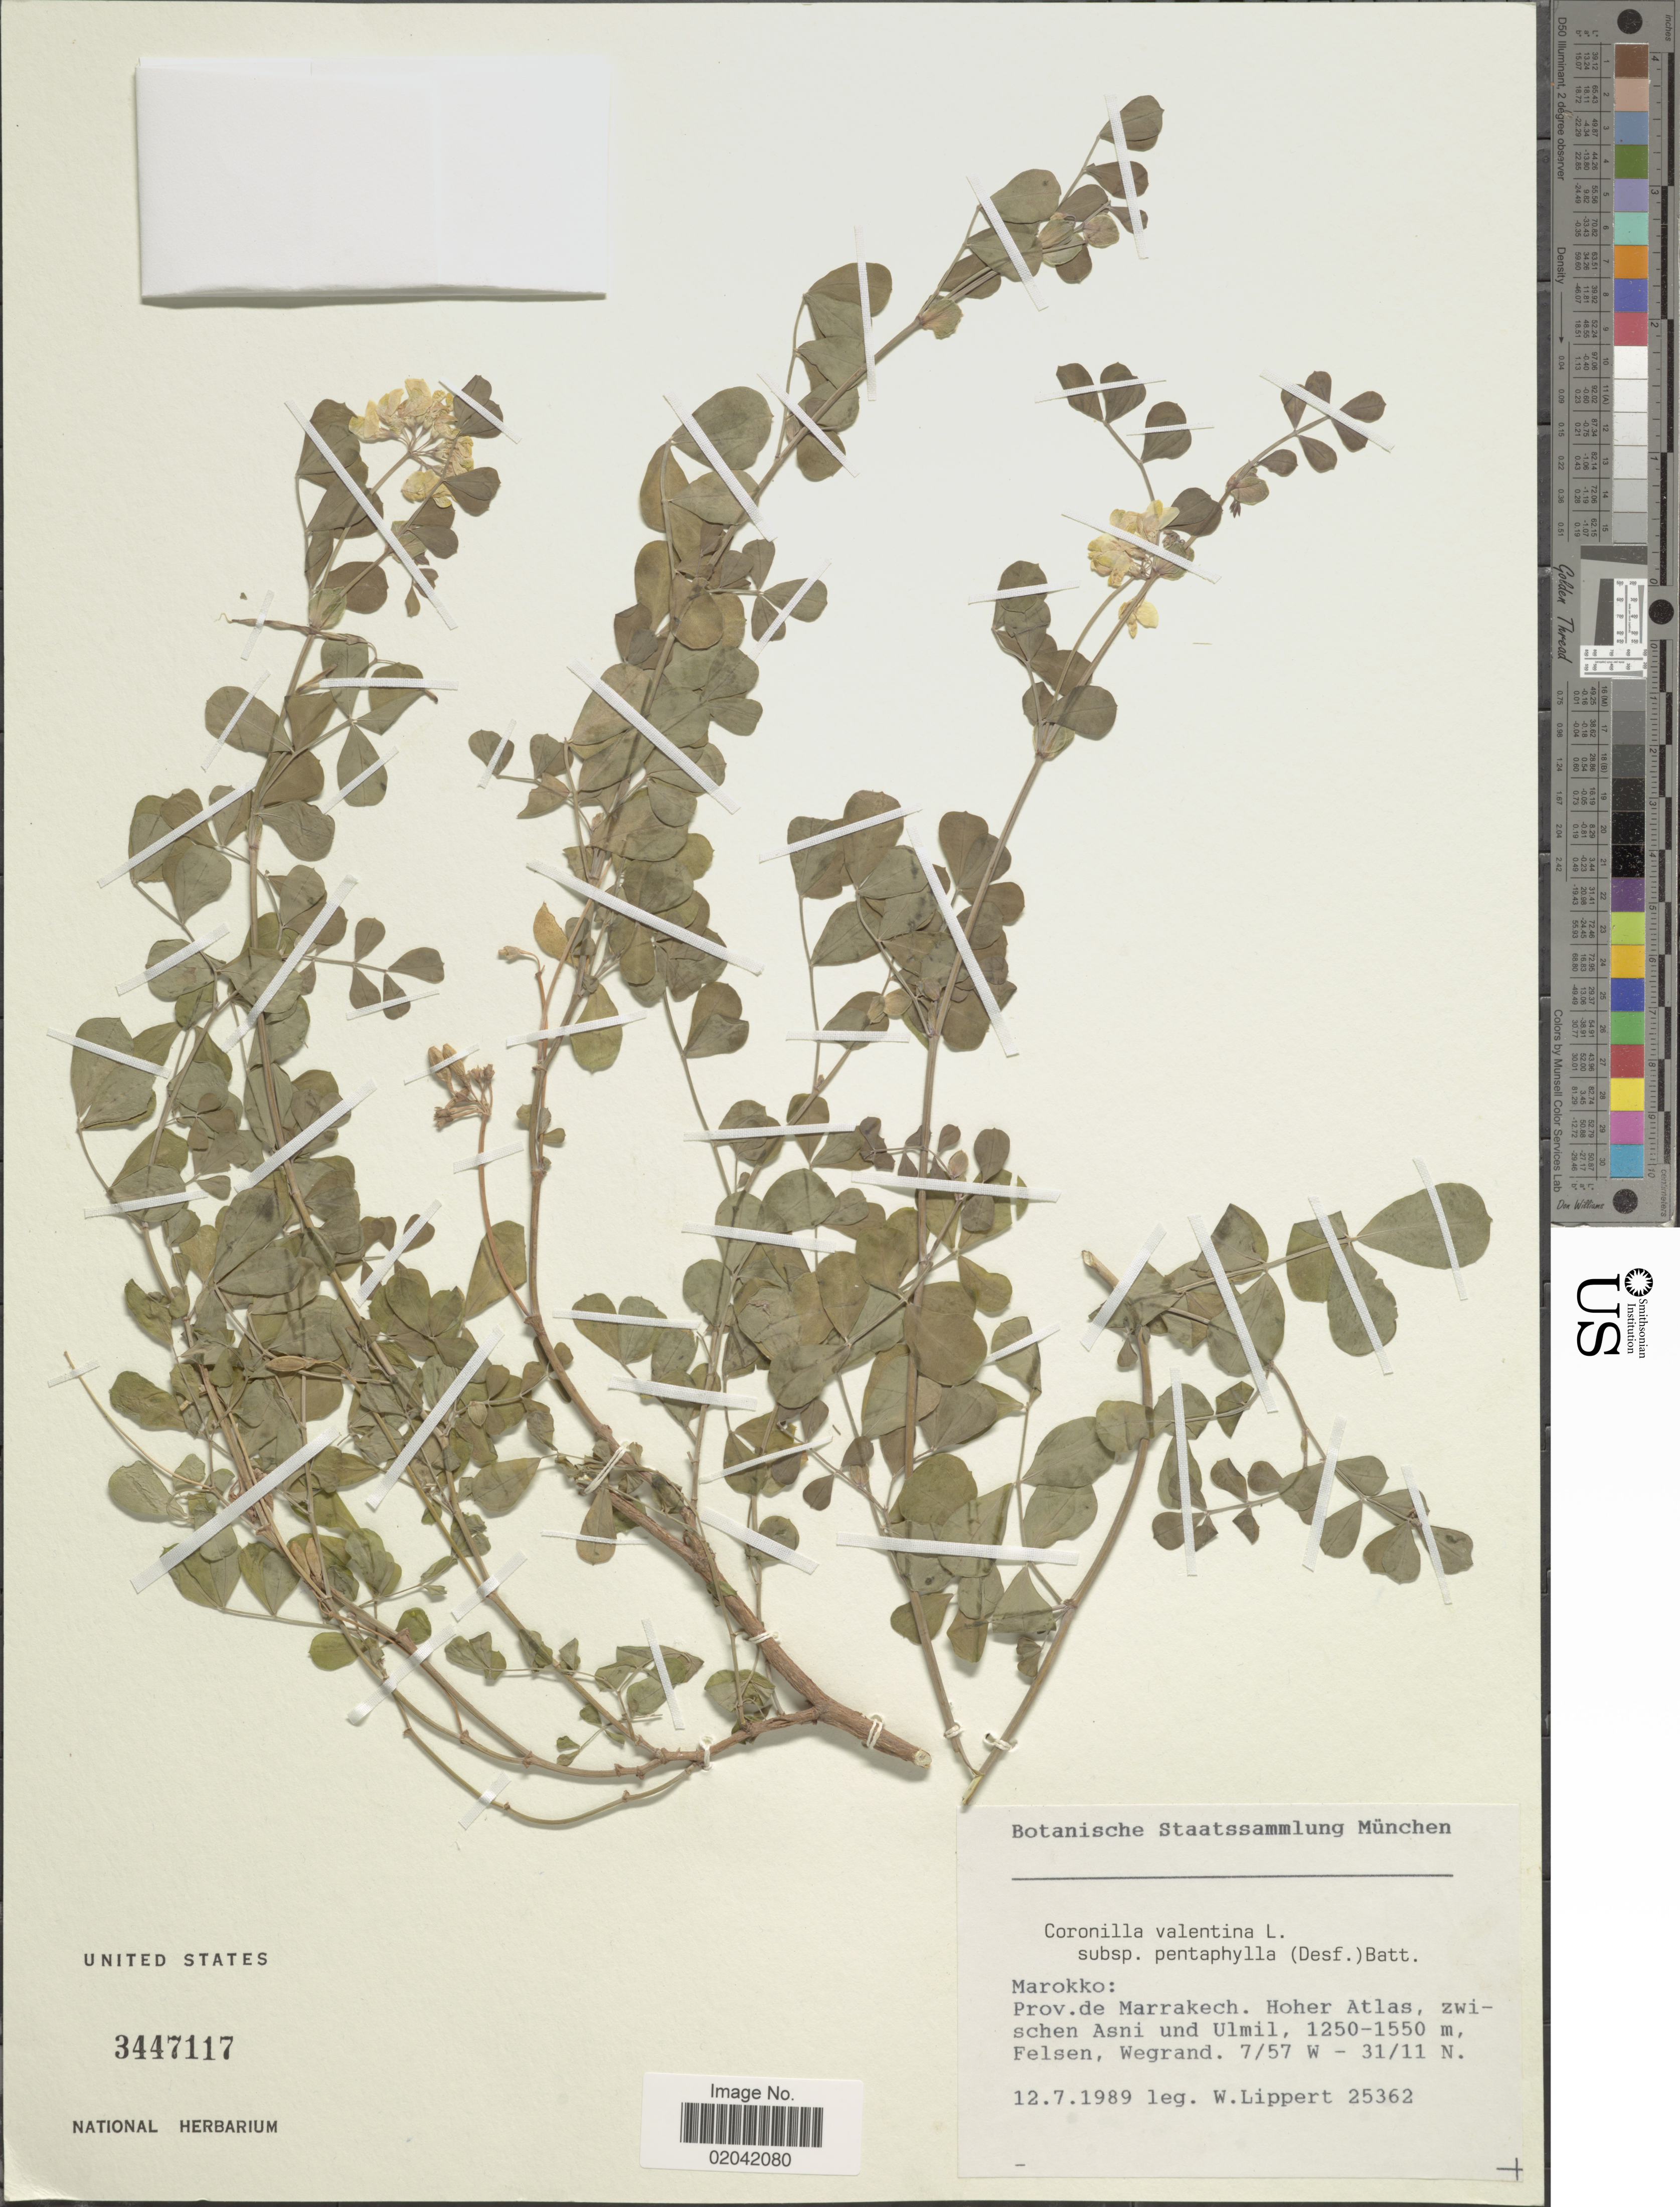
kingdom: Plantae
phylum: Tracheophyta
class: Magnoliopsida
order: Fabales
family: Fabaceae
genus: Coronilla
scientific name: Coronilla valentina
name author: L.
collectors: W. Lippert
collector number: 25362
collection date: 1989-07-12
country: Morocco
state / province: Marrakech-Tensift-Al Haouz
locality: Prov de Marrakech. Hoher Atlas, zwischen Asni und Ulmil, Felsen, Wegrand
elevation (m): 1250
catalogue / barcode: US 3447117